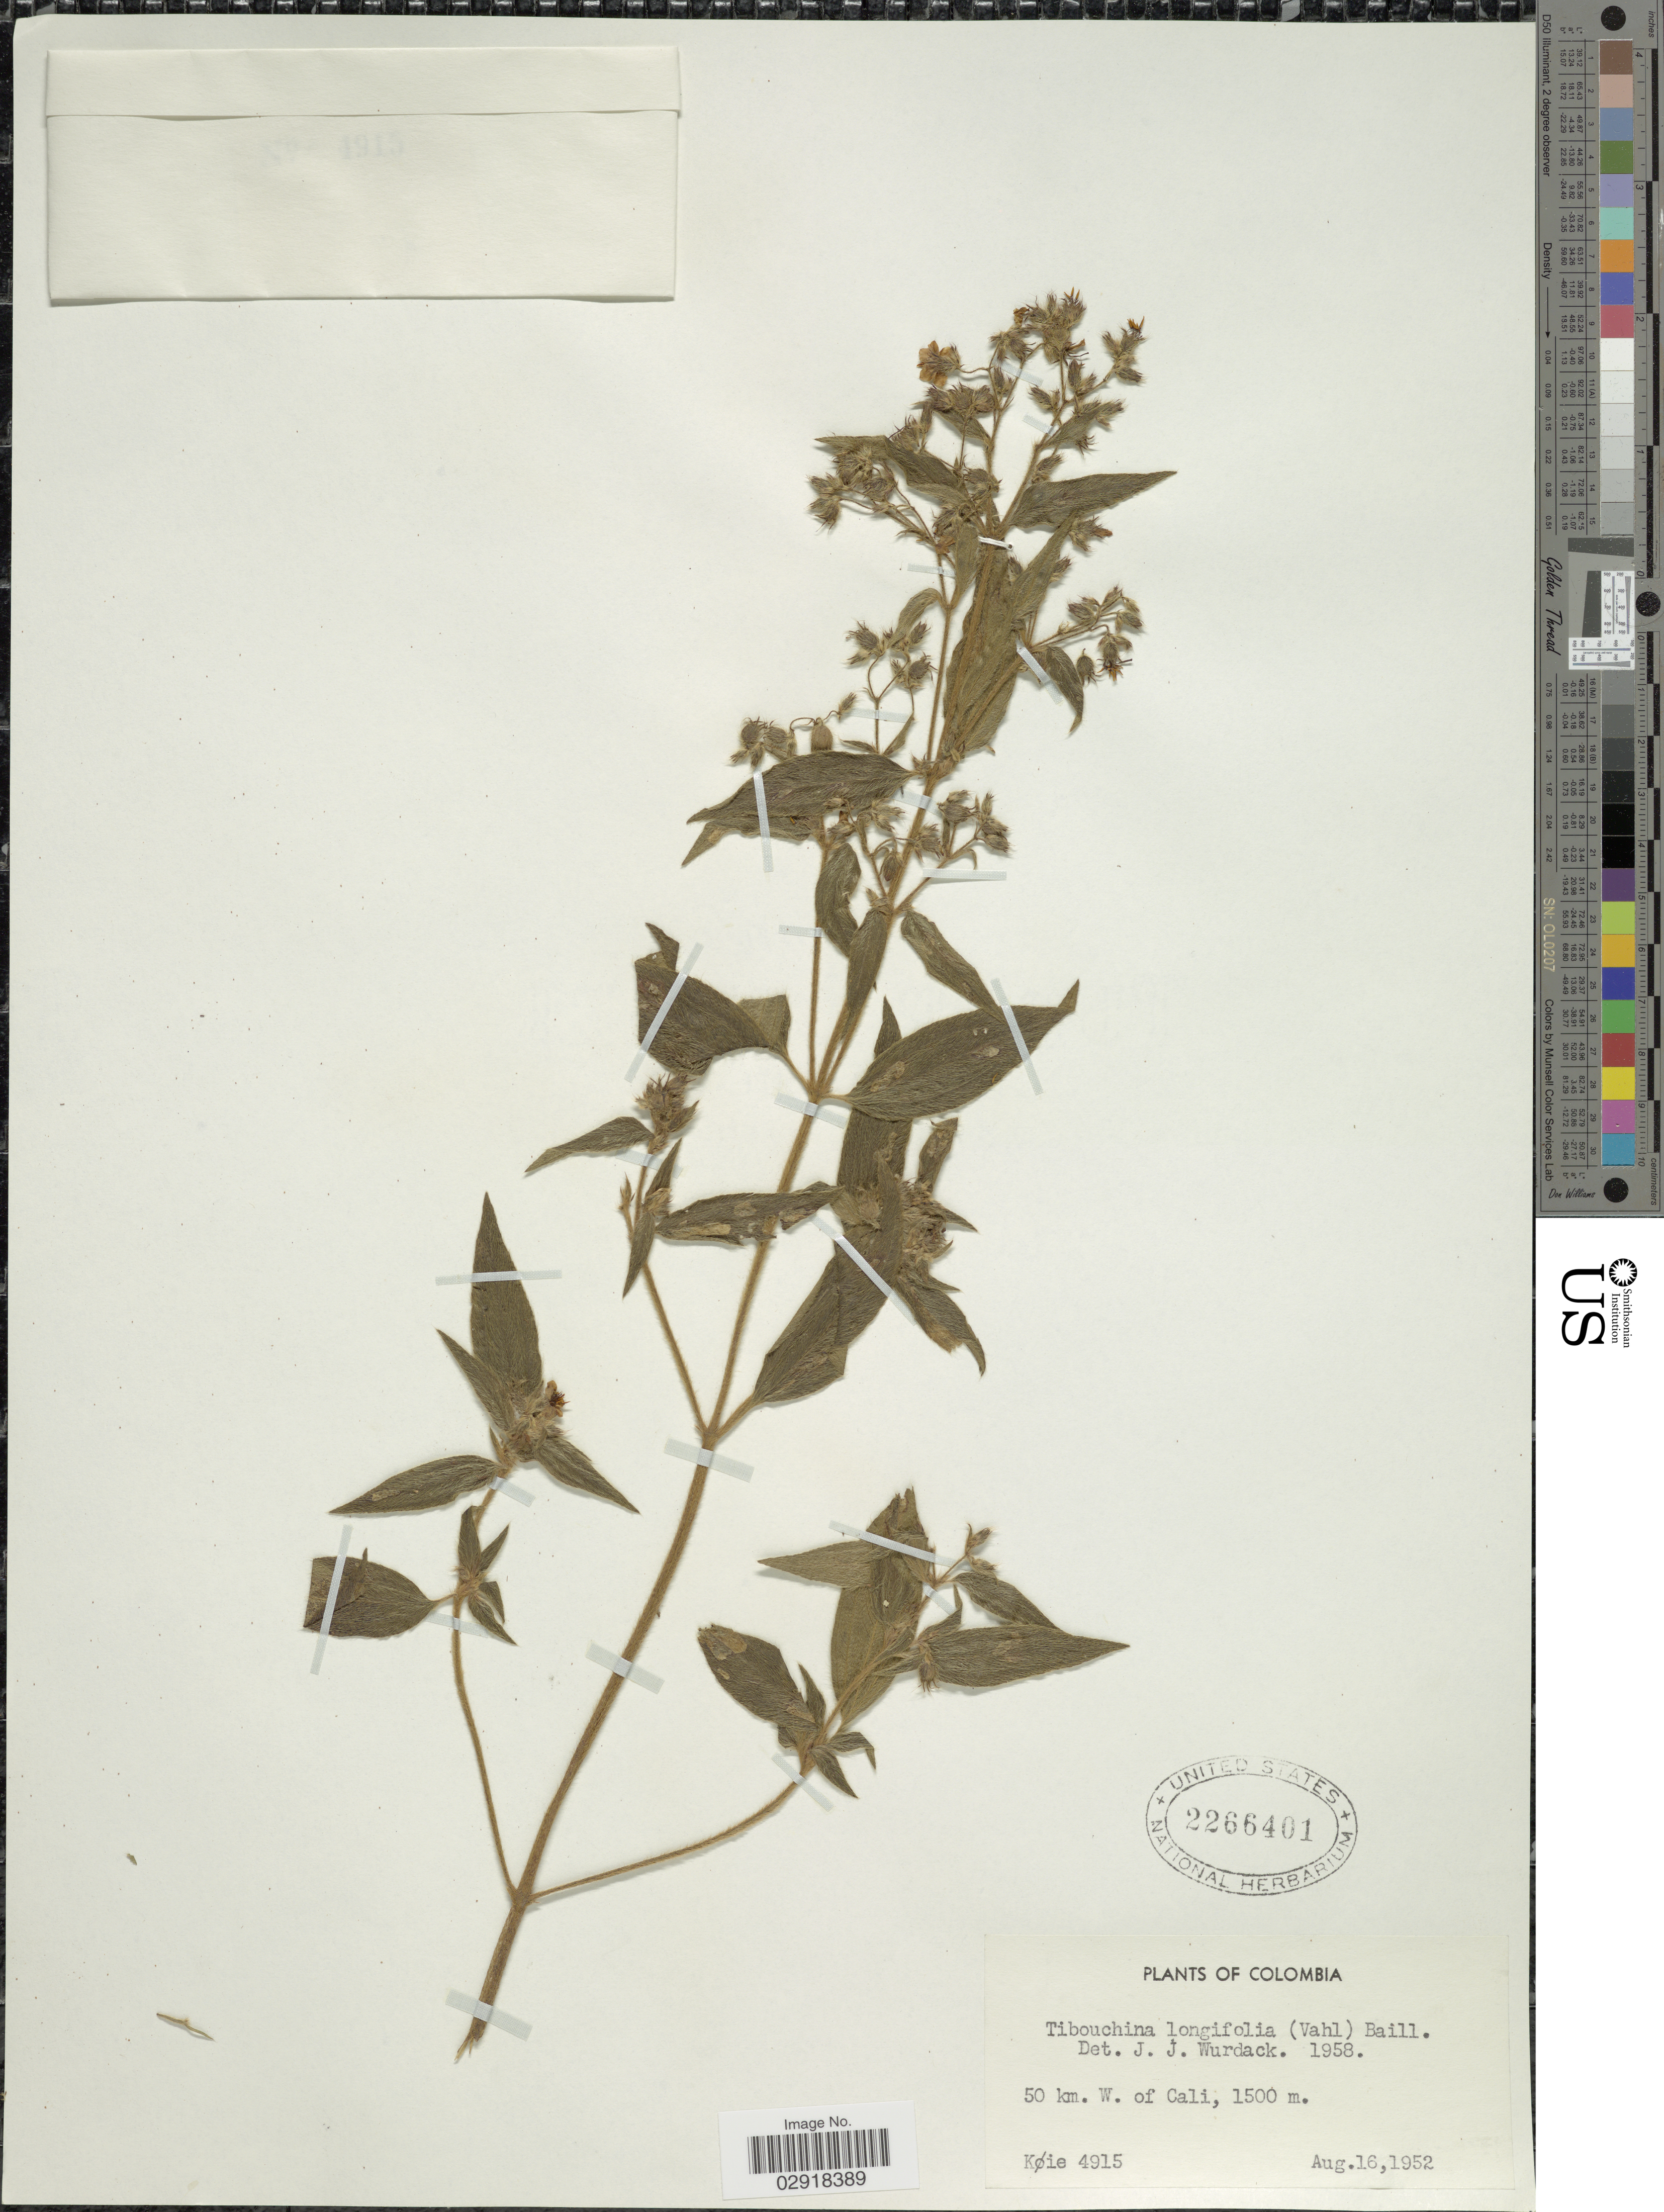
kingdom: Plantae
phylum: Tracheophyta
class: Magnoliopsida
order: Myrtales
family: Melastomataceae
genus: Chaetogastra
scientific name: Chaetogastra longifolia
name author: (Vahl) DC.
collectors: Køie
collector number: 4915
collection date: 1952-08-16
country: Colombia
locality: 50 km. W. of Cali.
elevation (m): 1500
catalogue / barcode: US 2266401